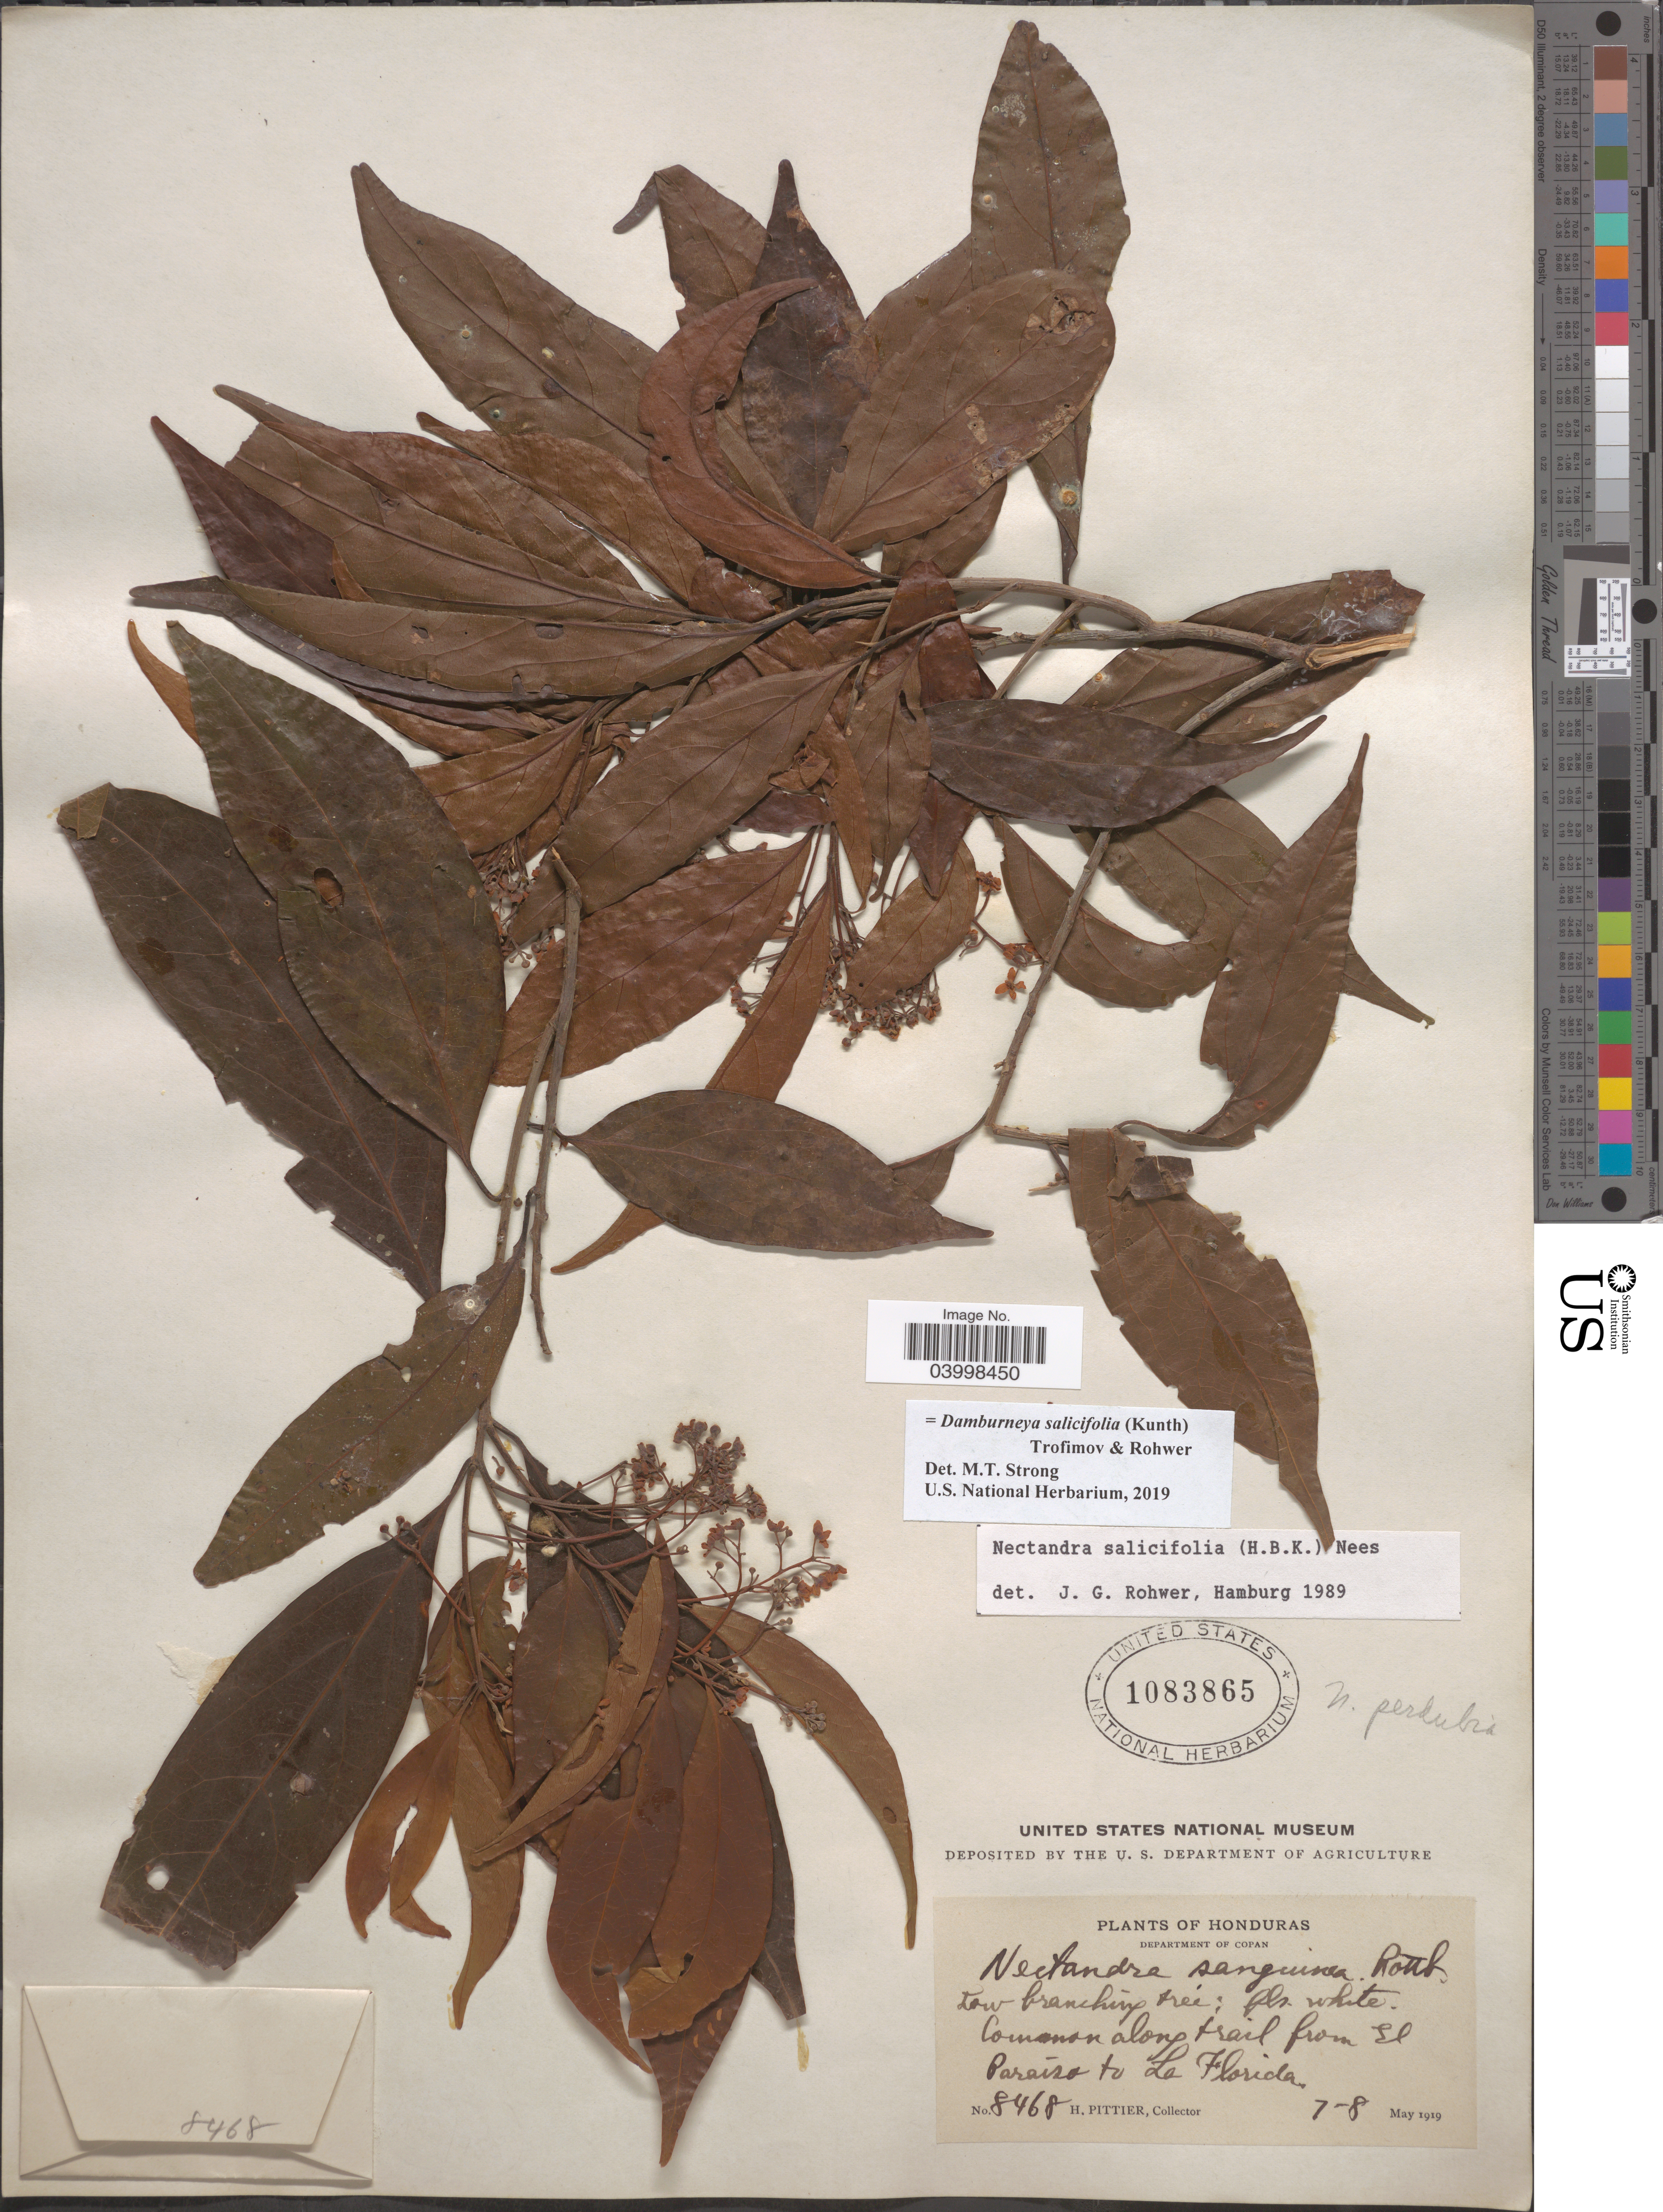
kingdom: Plantae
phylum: Tracheophyta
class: Magnoliopsida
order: Laurales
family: Lauraceae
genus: Damburneya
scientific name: Damburneya salicifolia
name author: (Kunth) Trofimov & Rohwer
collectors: H. F. Pittier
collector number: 8468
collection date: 1919-05-07/1919-05-08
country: Honduras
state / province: Copan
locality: Department of Copan. Common along trail from El Paraízo to La Florida.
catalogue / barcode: US 1083865